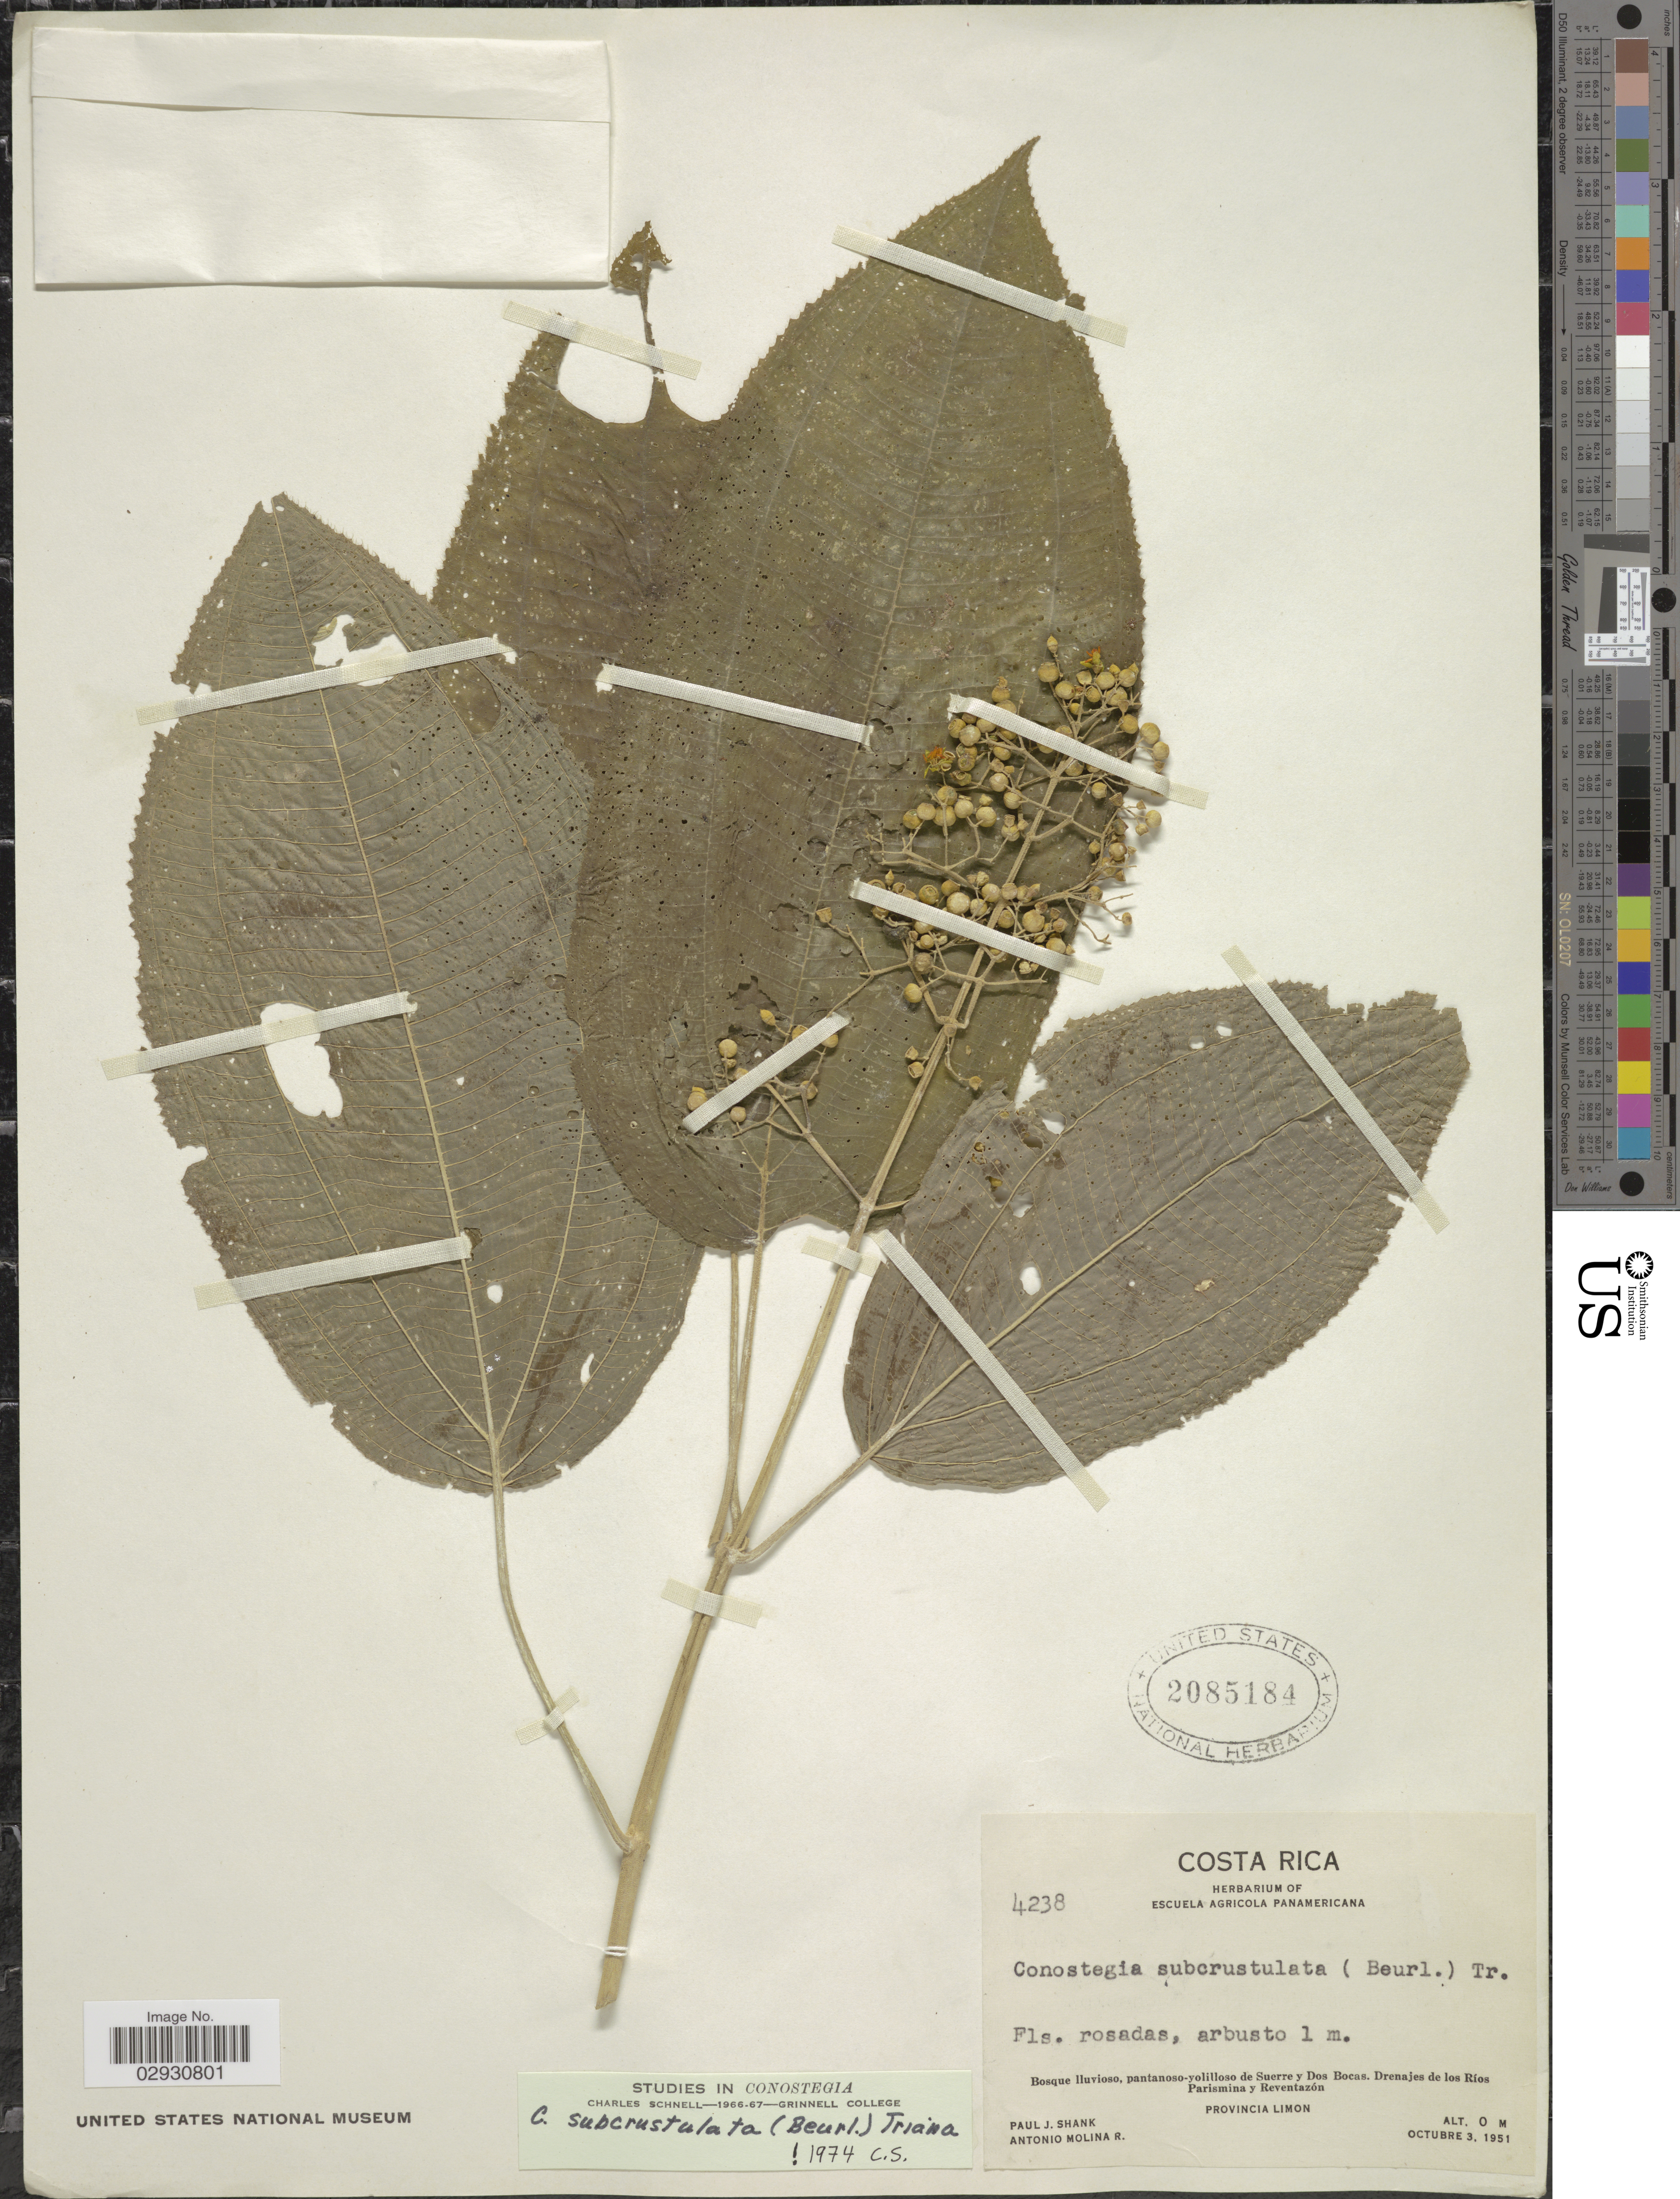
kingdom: Plantae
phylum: Tracheophyta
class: Magnoliopsida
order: Myrtales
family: Melastomataceae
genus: Conostegia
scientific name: Conostegia subcrustulata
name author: (Beurl.) Triana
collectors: P. J. Shank & A. Molina R.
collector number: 4238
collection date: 1951-10-03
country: Costa Rica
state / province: Limón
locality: Bosque lluvioso, pantaoso-yolillosos de Suerrre y Dos Bocas. Drenajes de los Ríos Parismina y Reventazón. Provincia Limon.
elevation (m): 0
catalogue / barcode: US 2085184